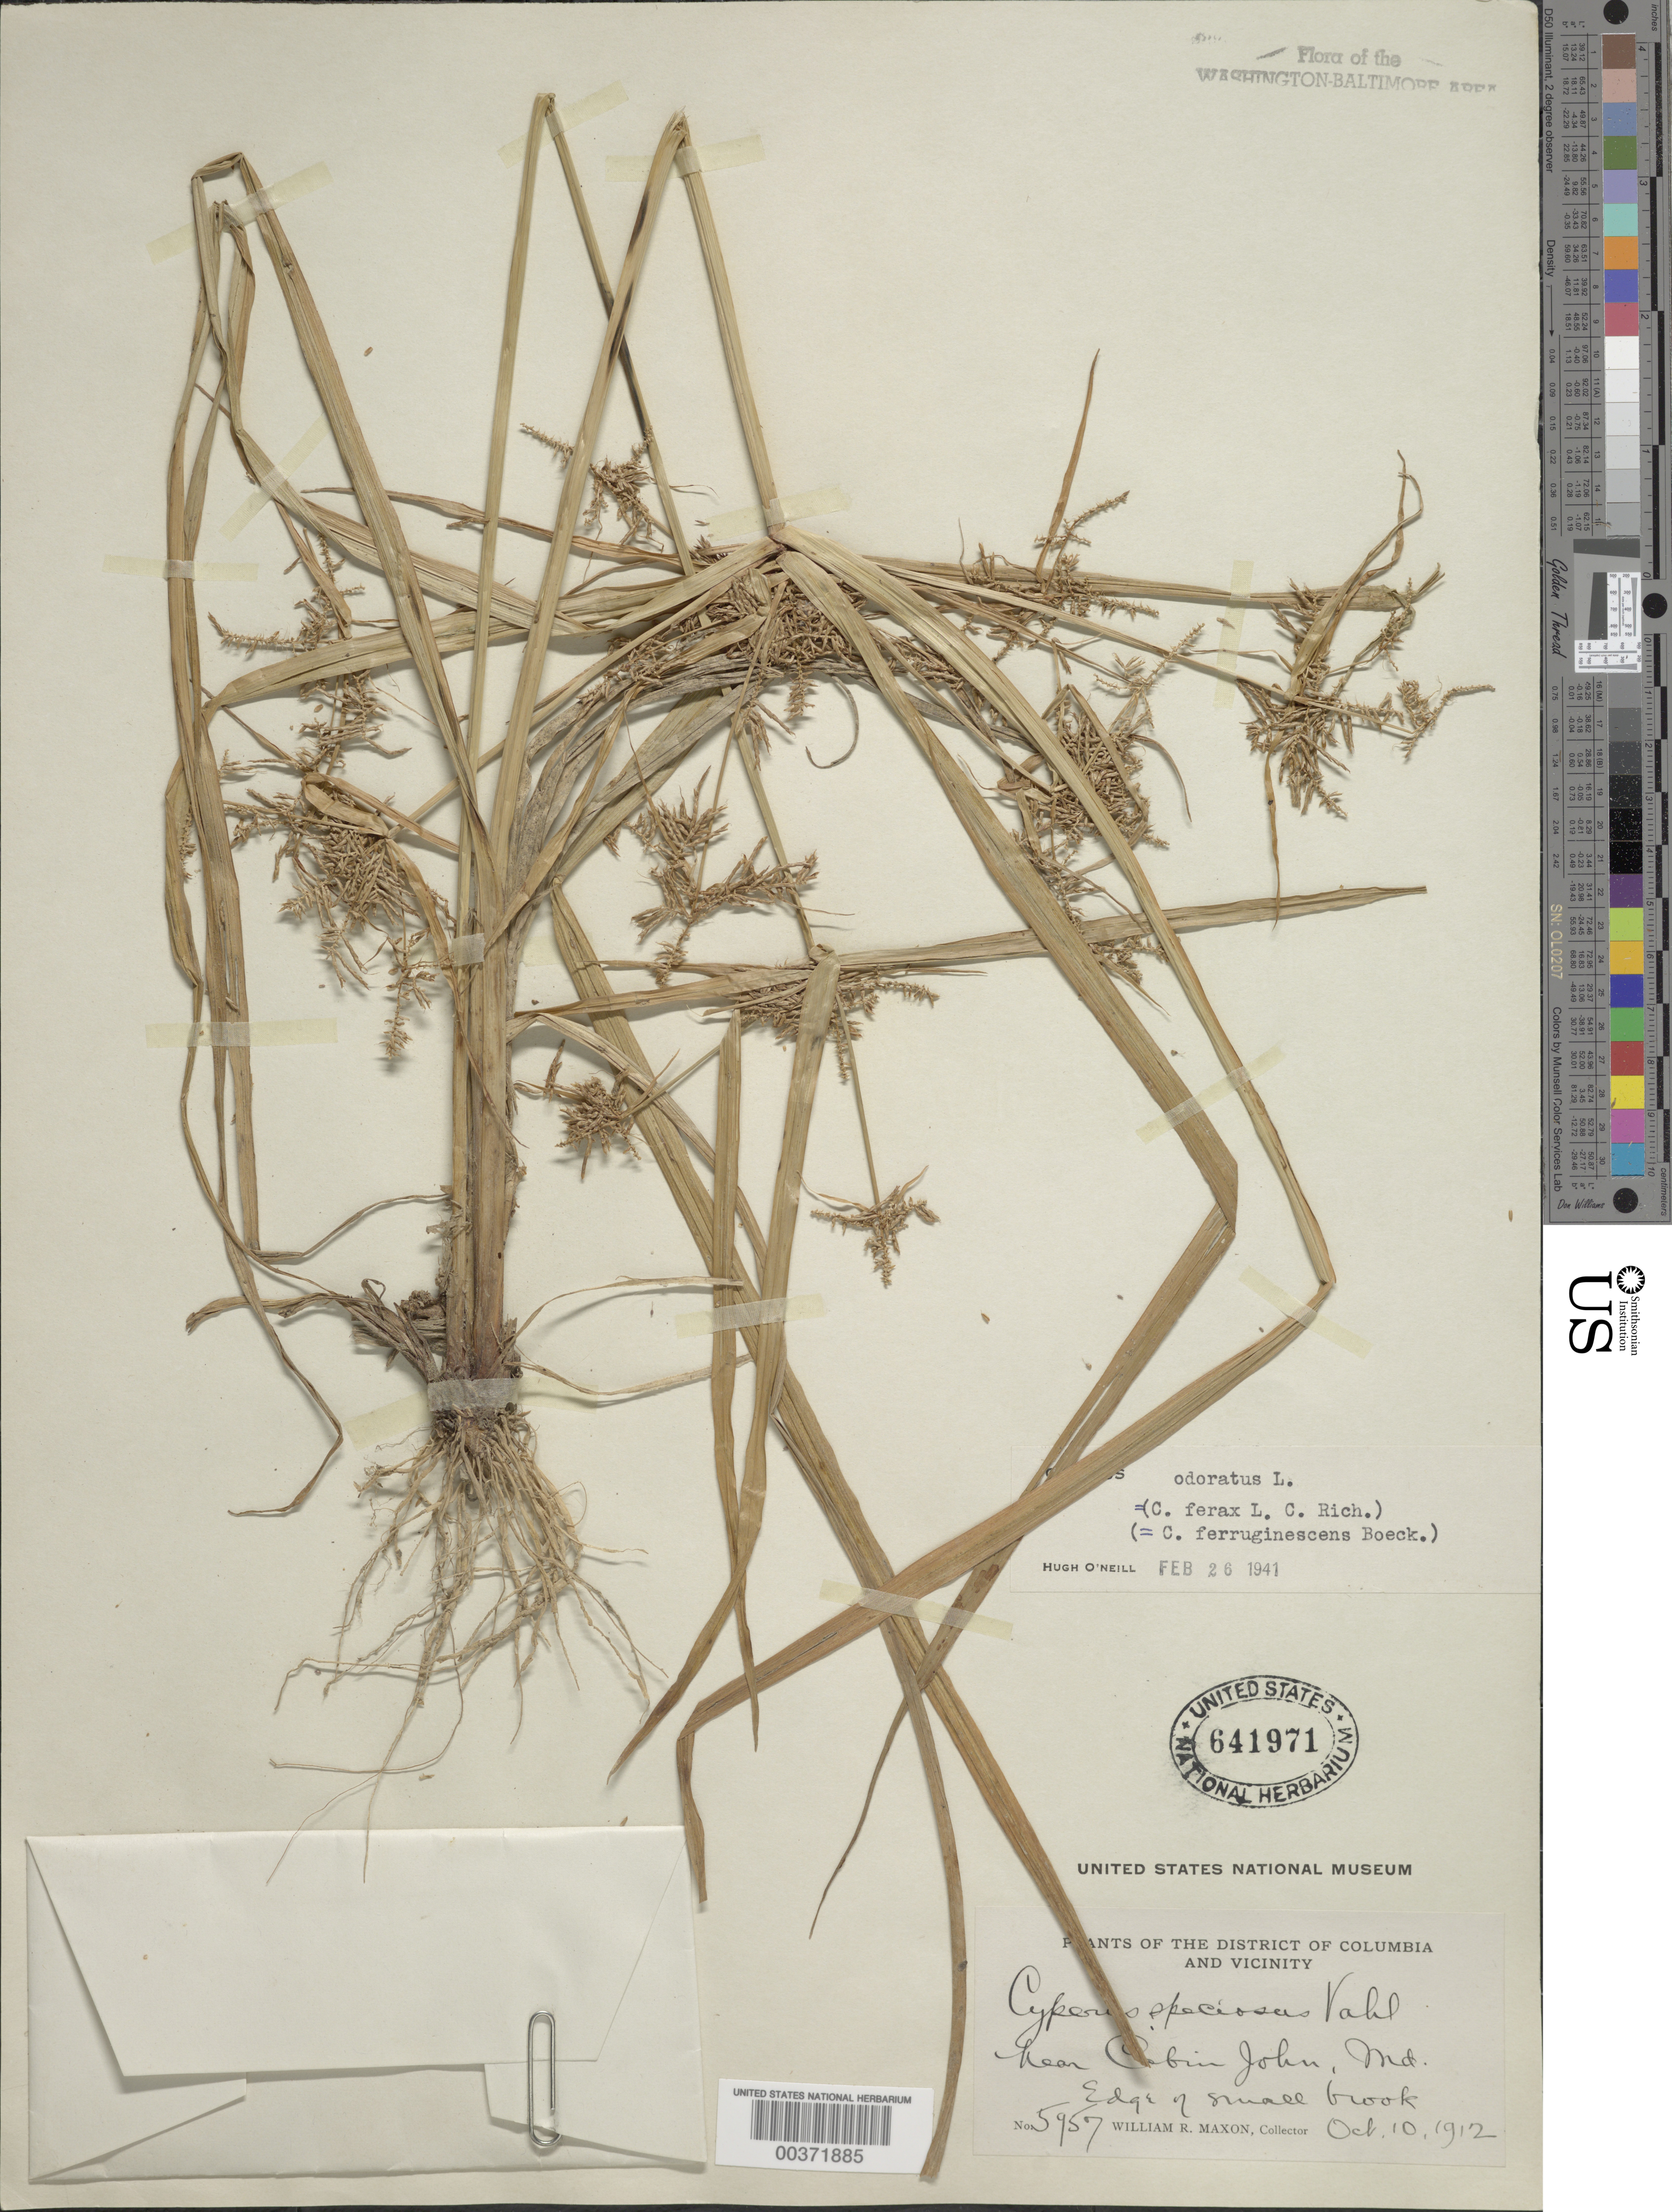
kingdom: Plantae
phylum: Tracheophyta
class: Liliopsida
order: Poales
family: Cyperaceae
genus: Cyperus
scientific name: Cyperus odoratus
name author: L.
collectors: W. R. Maxon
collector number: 5957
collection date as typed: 10 Oct 1912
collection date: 1912-10-10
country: United States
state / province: Maryland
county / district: Montgomery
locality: Cabin John vicinity C. & O. Canal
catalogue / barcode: US 641971